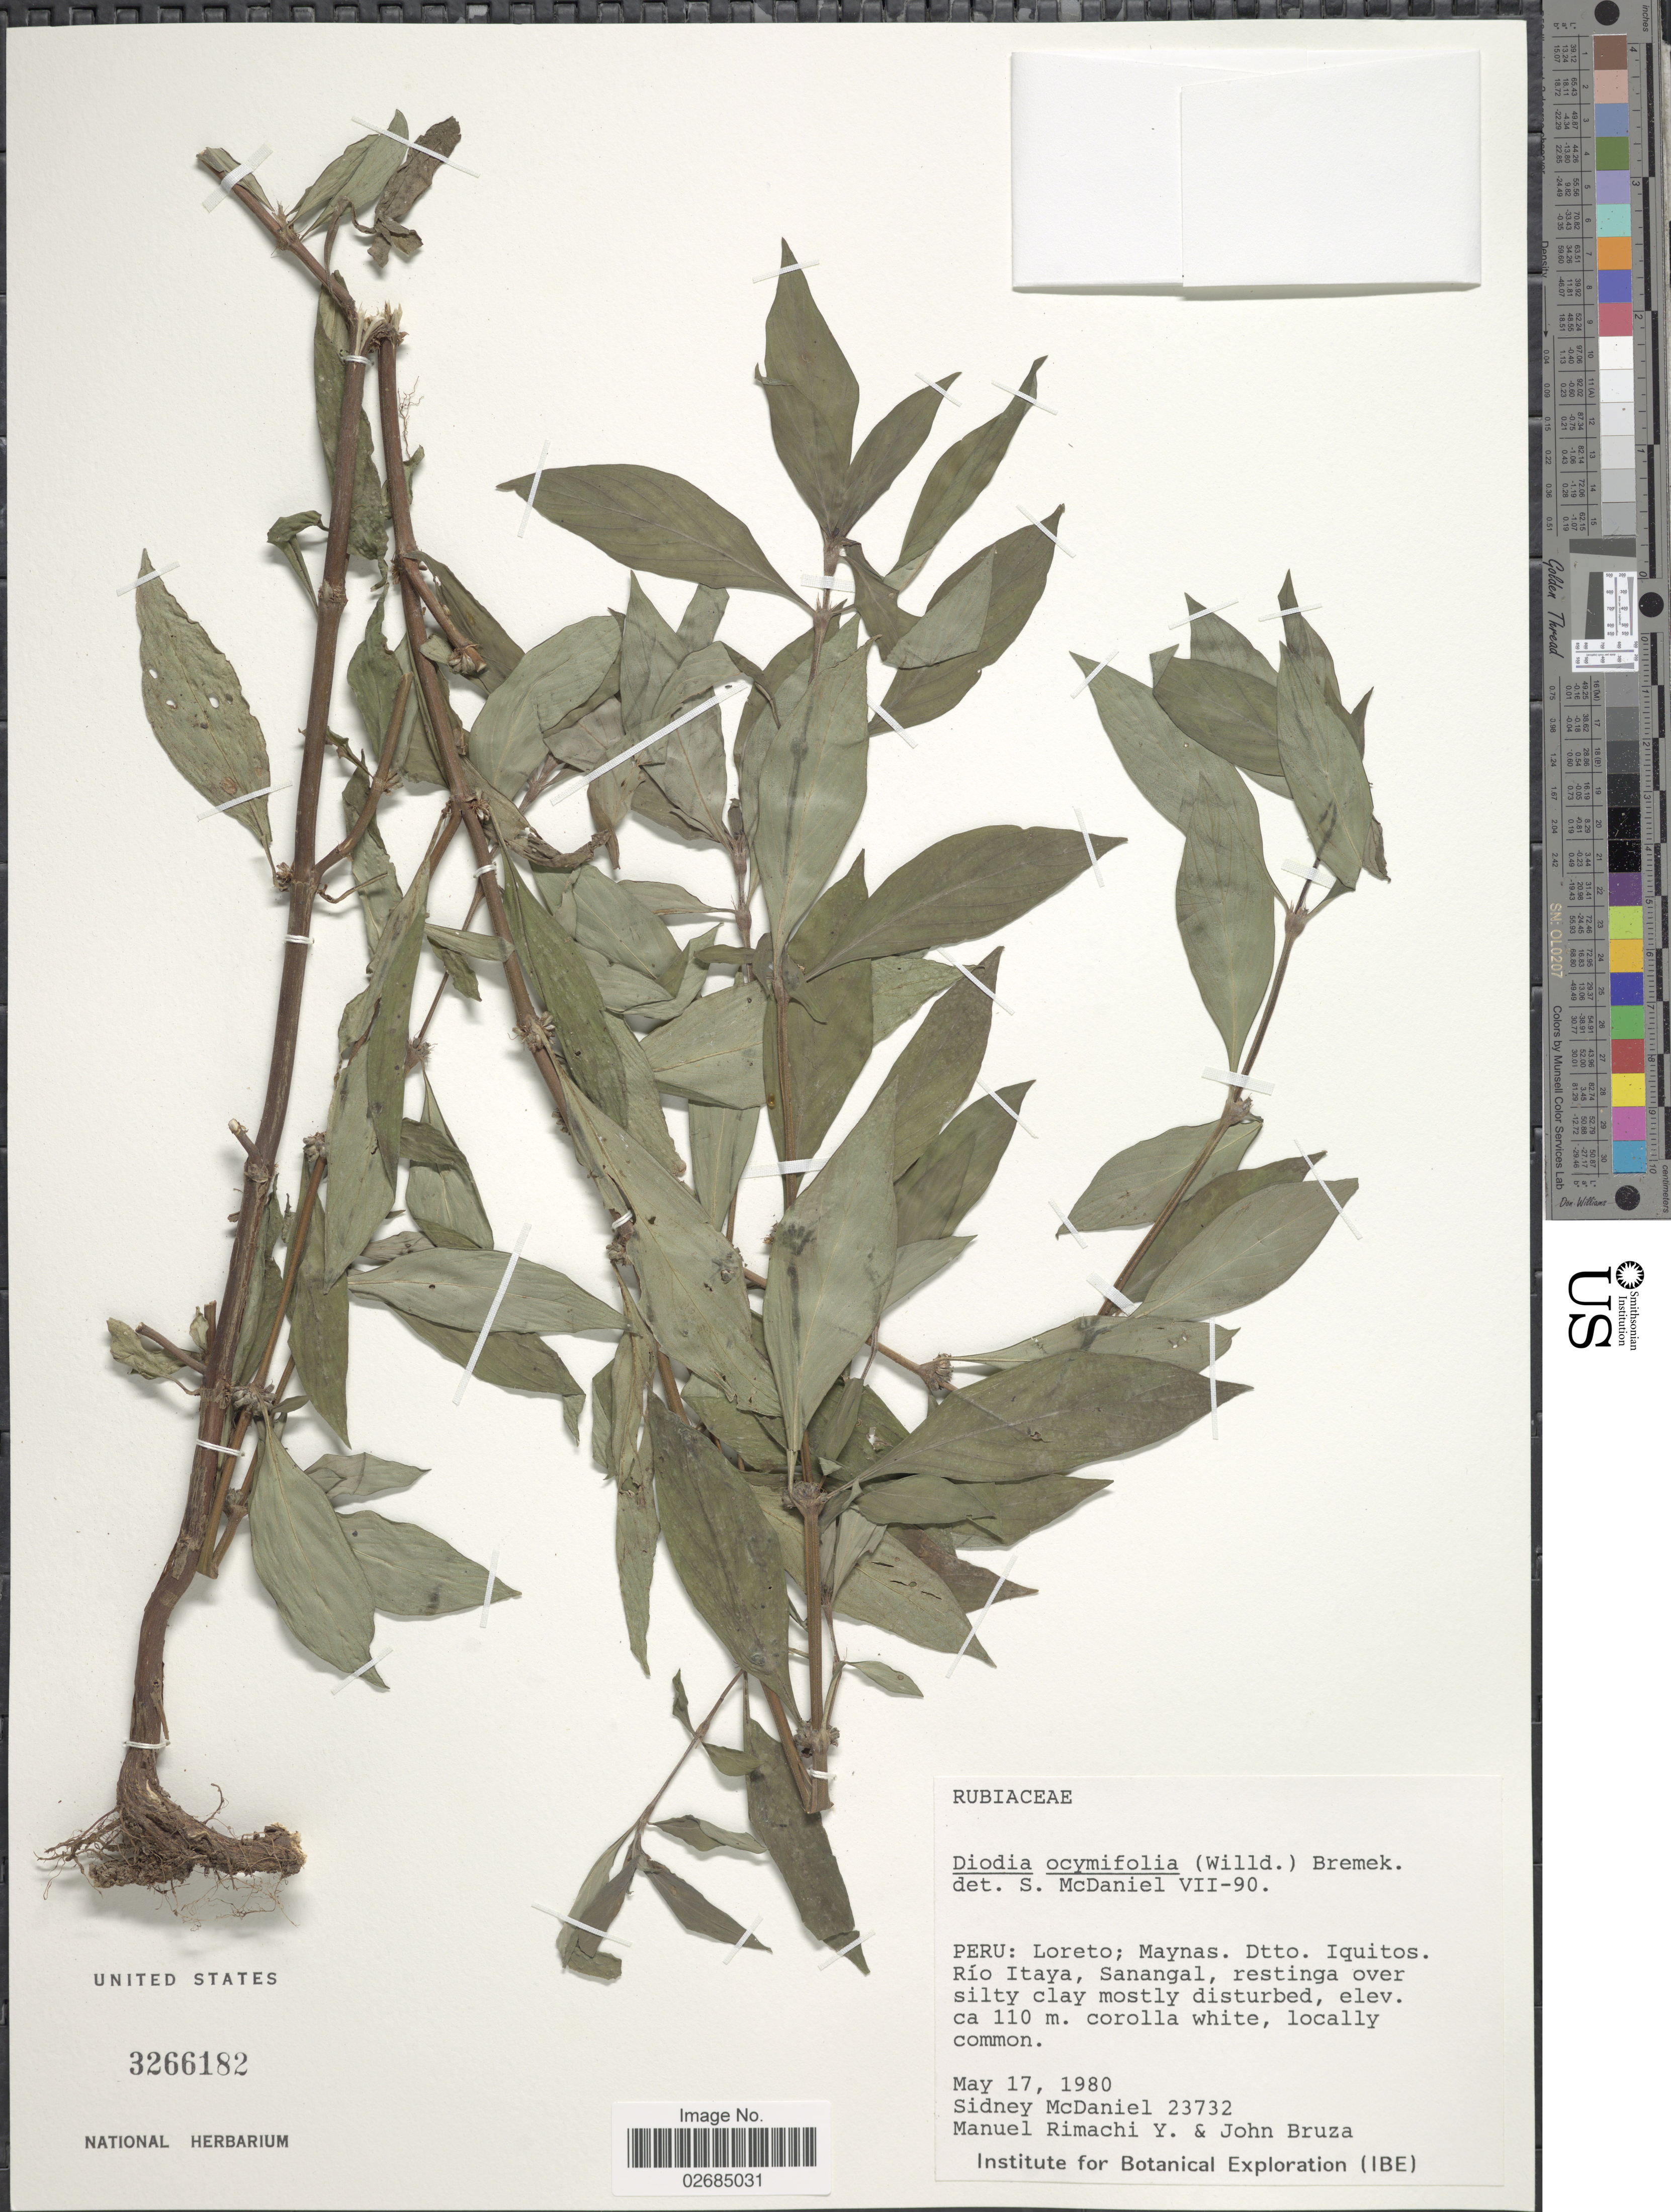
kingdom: Plantae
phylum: Tracheophyta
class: Magnoliopsida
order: Gentianales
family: Rubiaceae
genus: Diodia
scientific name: Diodia ocimifolia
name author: (Willd. ex Roem. & Schult.) Bremek.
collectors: S. McDaniel, M. Rimachi Y. & J. Bruza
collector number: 23732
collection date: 1980-05-17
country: Peru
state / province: Loreto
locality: Maynas. Dtto. Iquitos. Rio Itaya, Sanangal.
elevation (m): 110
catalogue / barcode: US 3266182